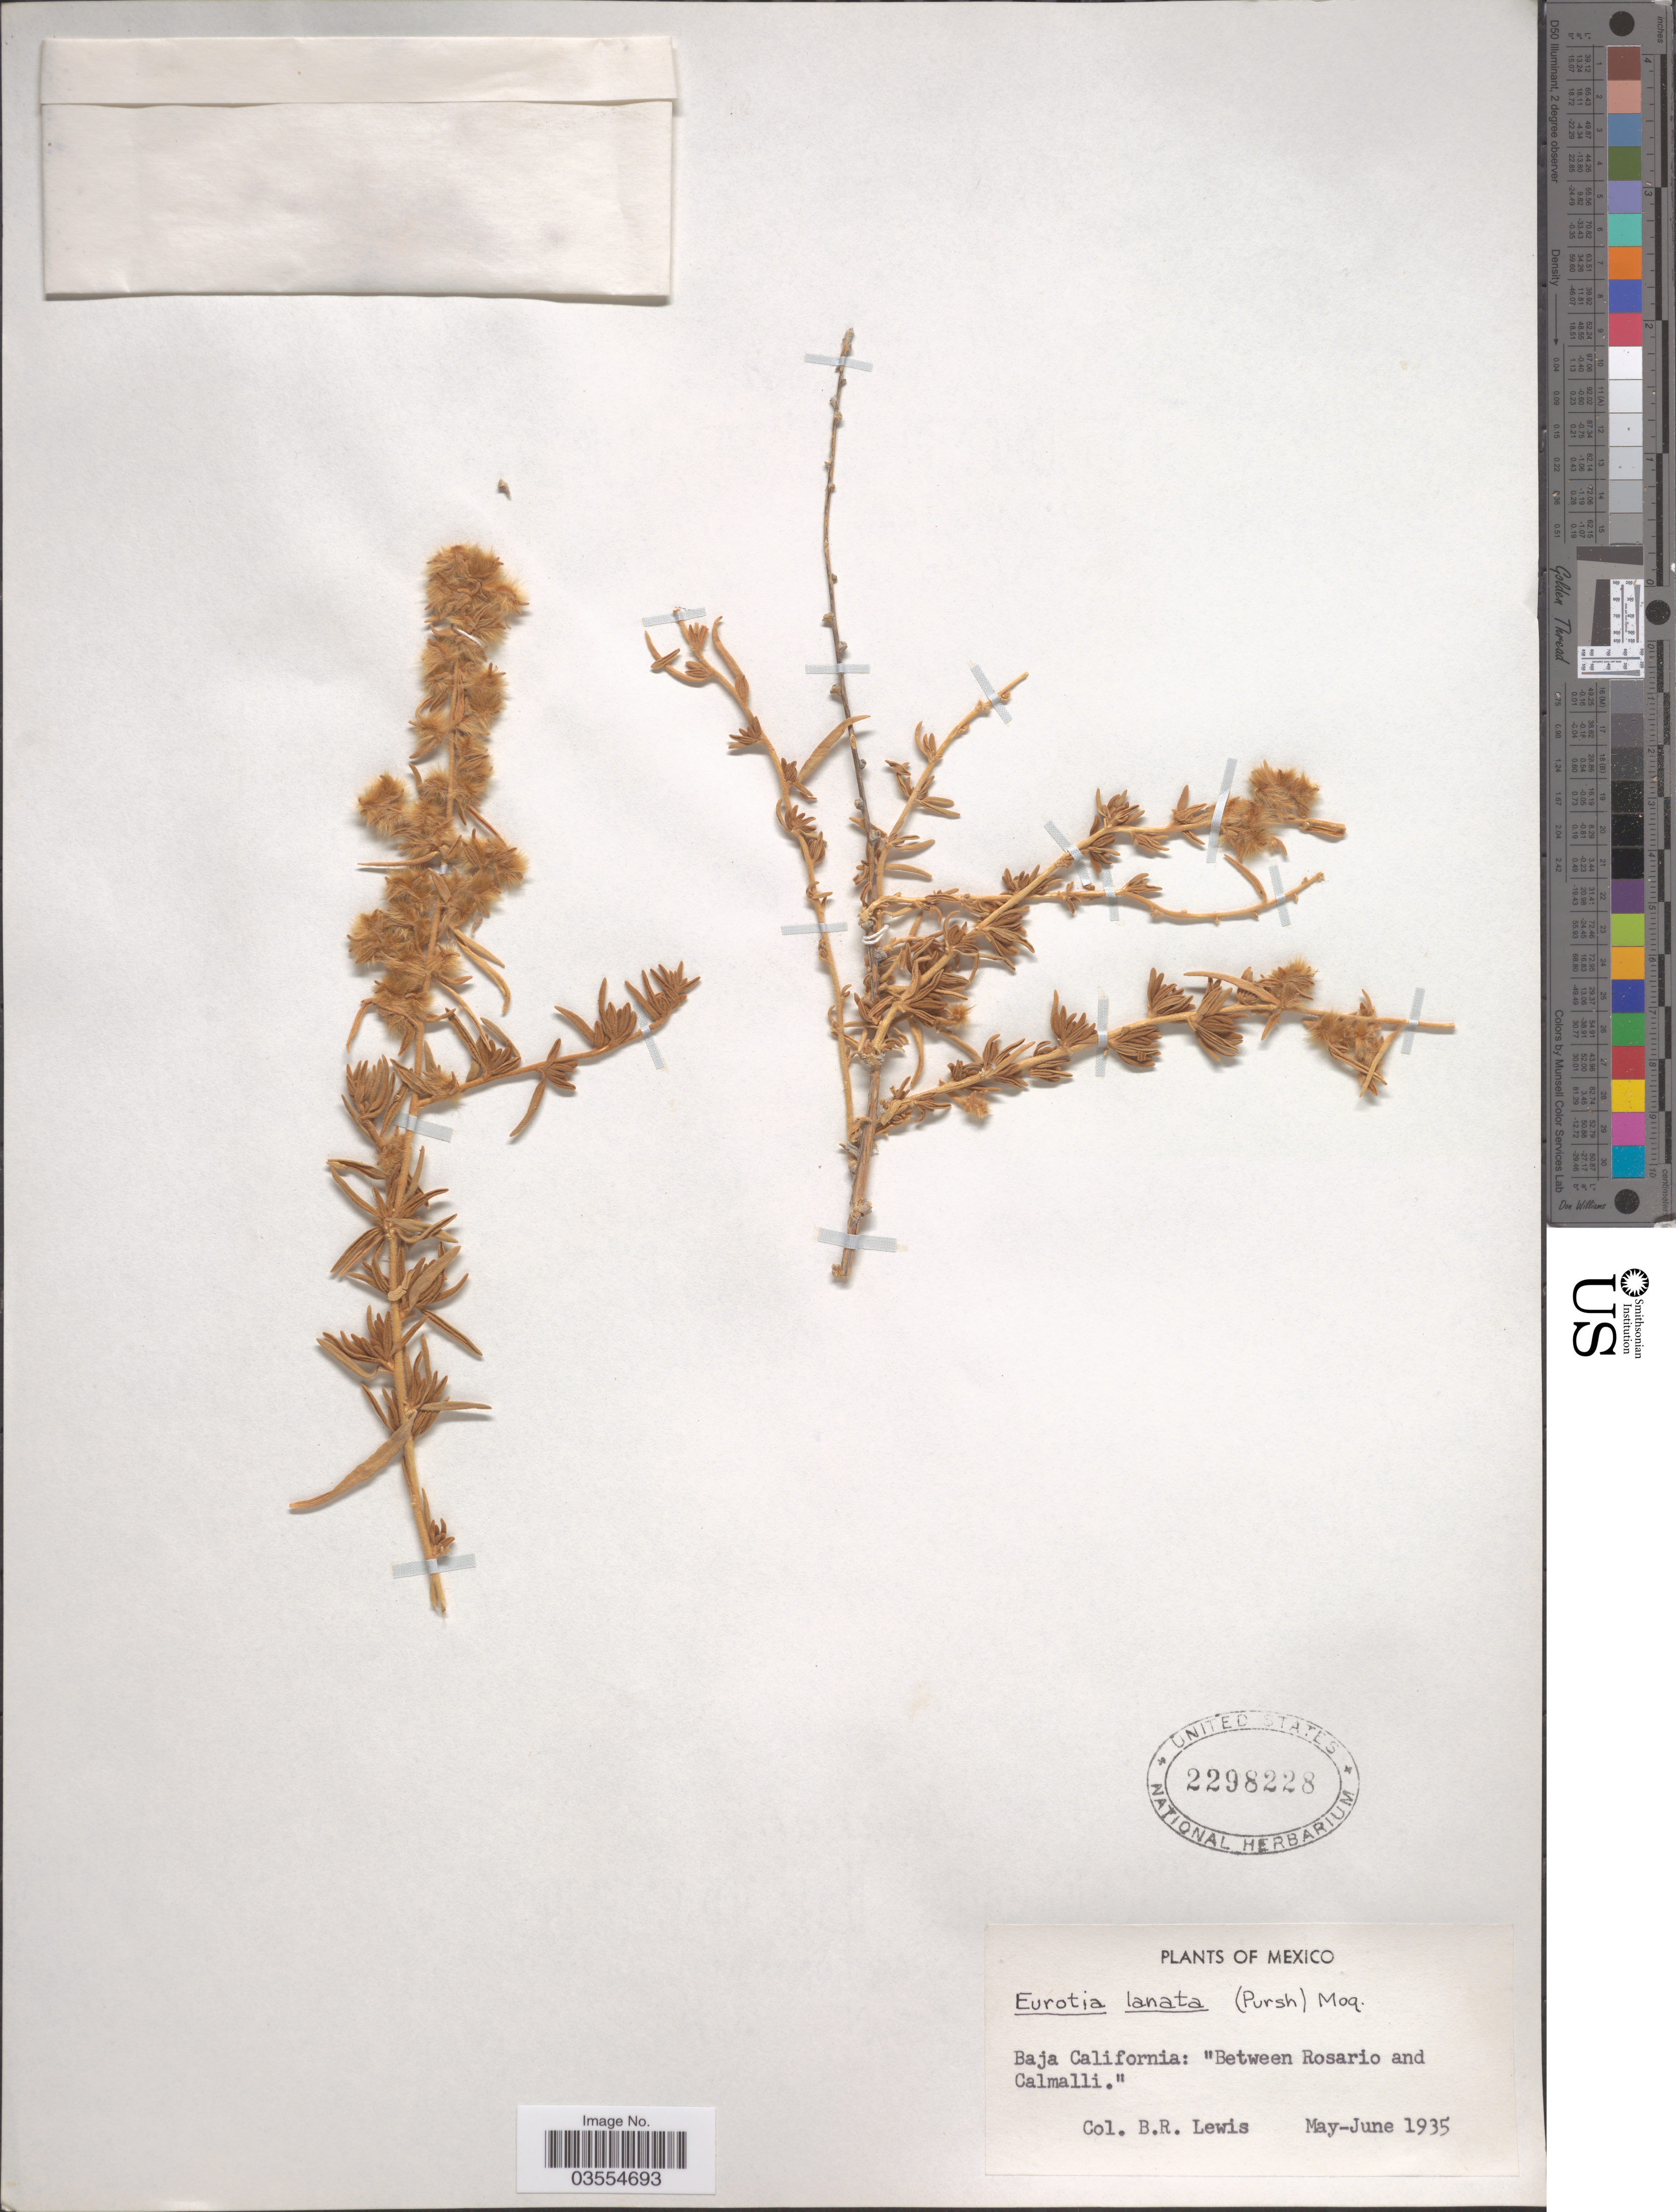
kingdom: Plantae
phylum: Tracheophyta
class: Magnoliopsida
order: Caryophyllales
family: Amaranthaceae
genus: Krascheninnikovia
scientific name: Krascheninnikovia lanata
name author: (Pursh) A. Meeuse & A.Smit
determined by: U.S. National Herbarium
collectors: B. R. Lewis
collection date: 1935-05/1935-06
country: Mexico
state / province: Baja California Norte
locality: Between Rosario and Calmalli.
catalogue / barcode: US 2298228